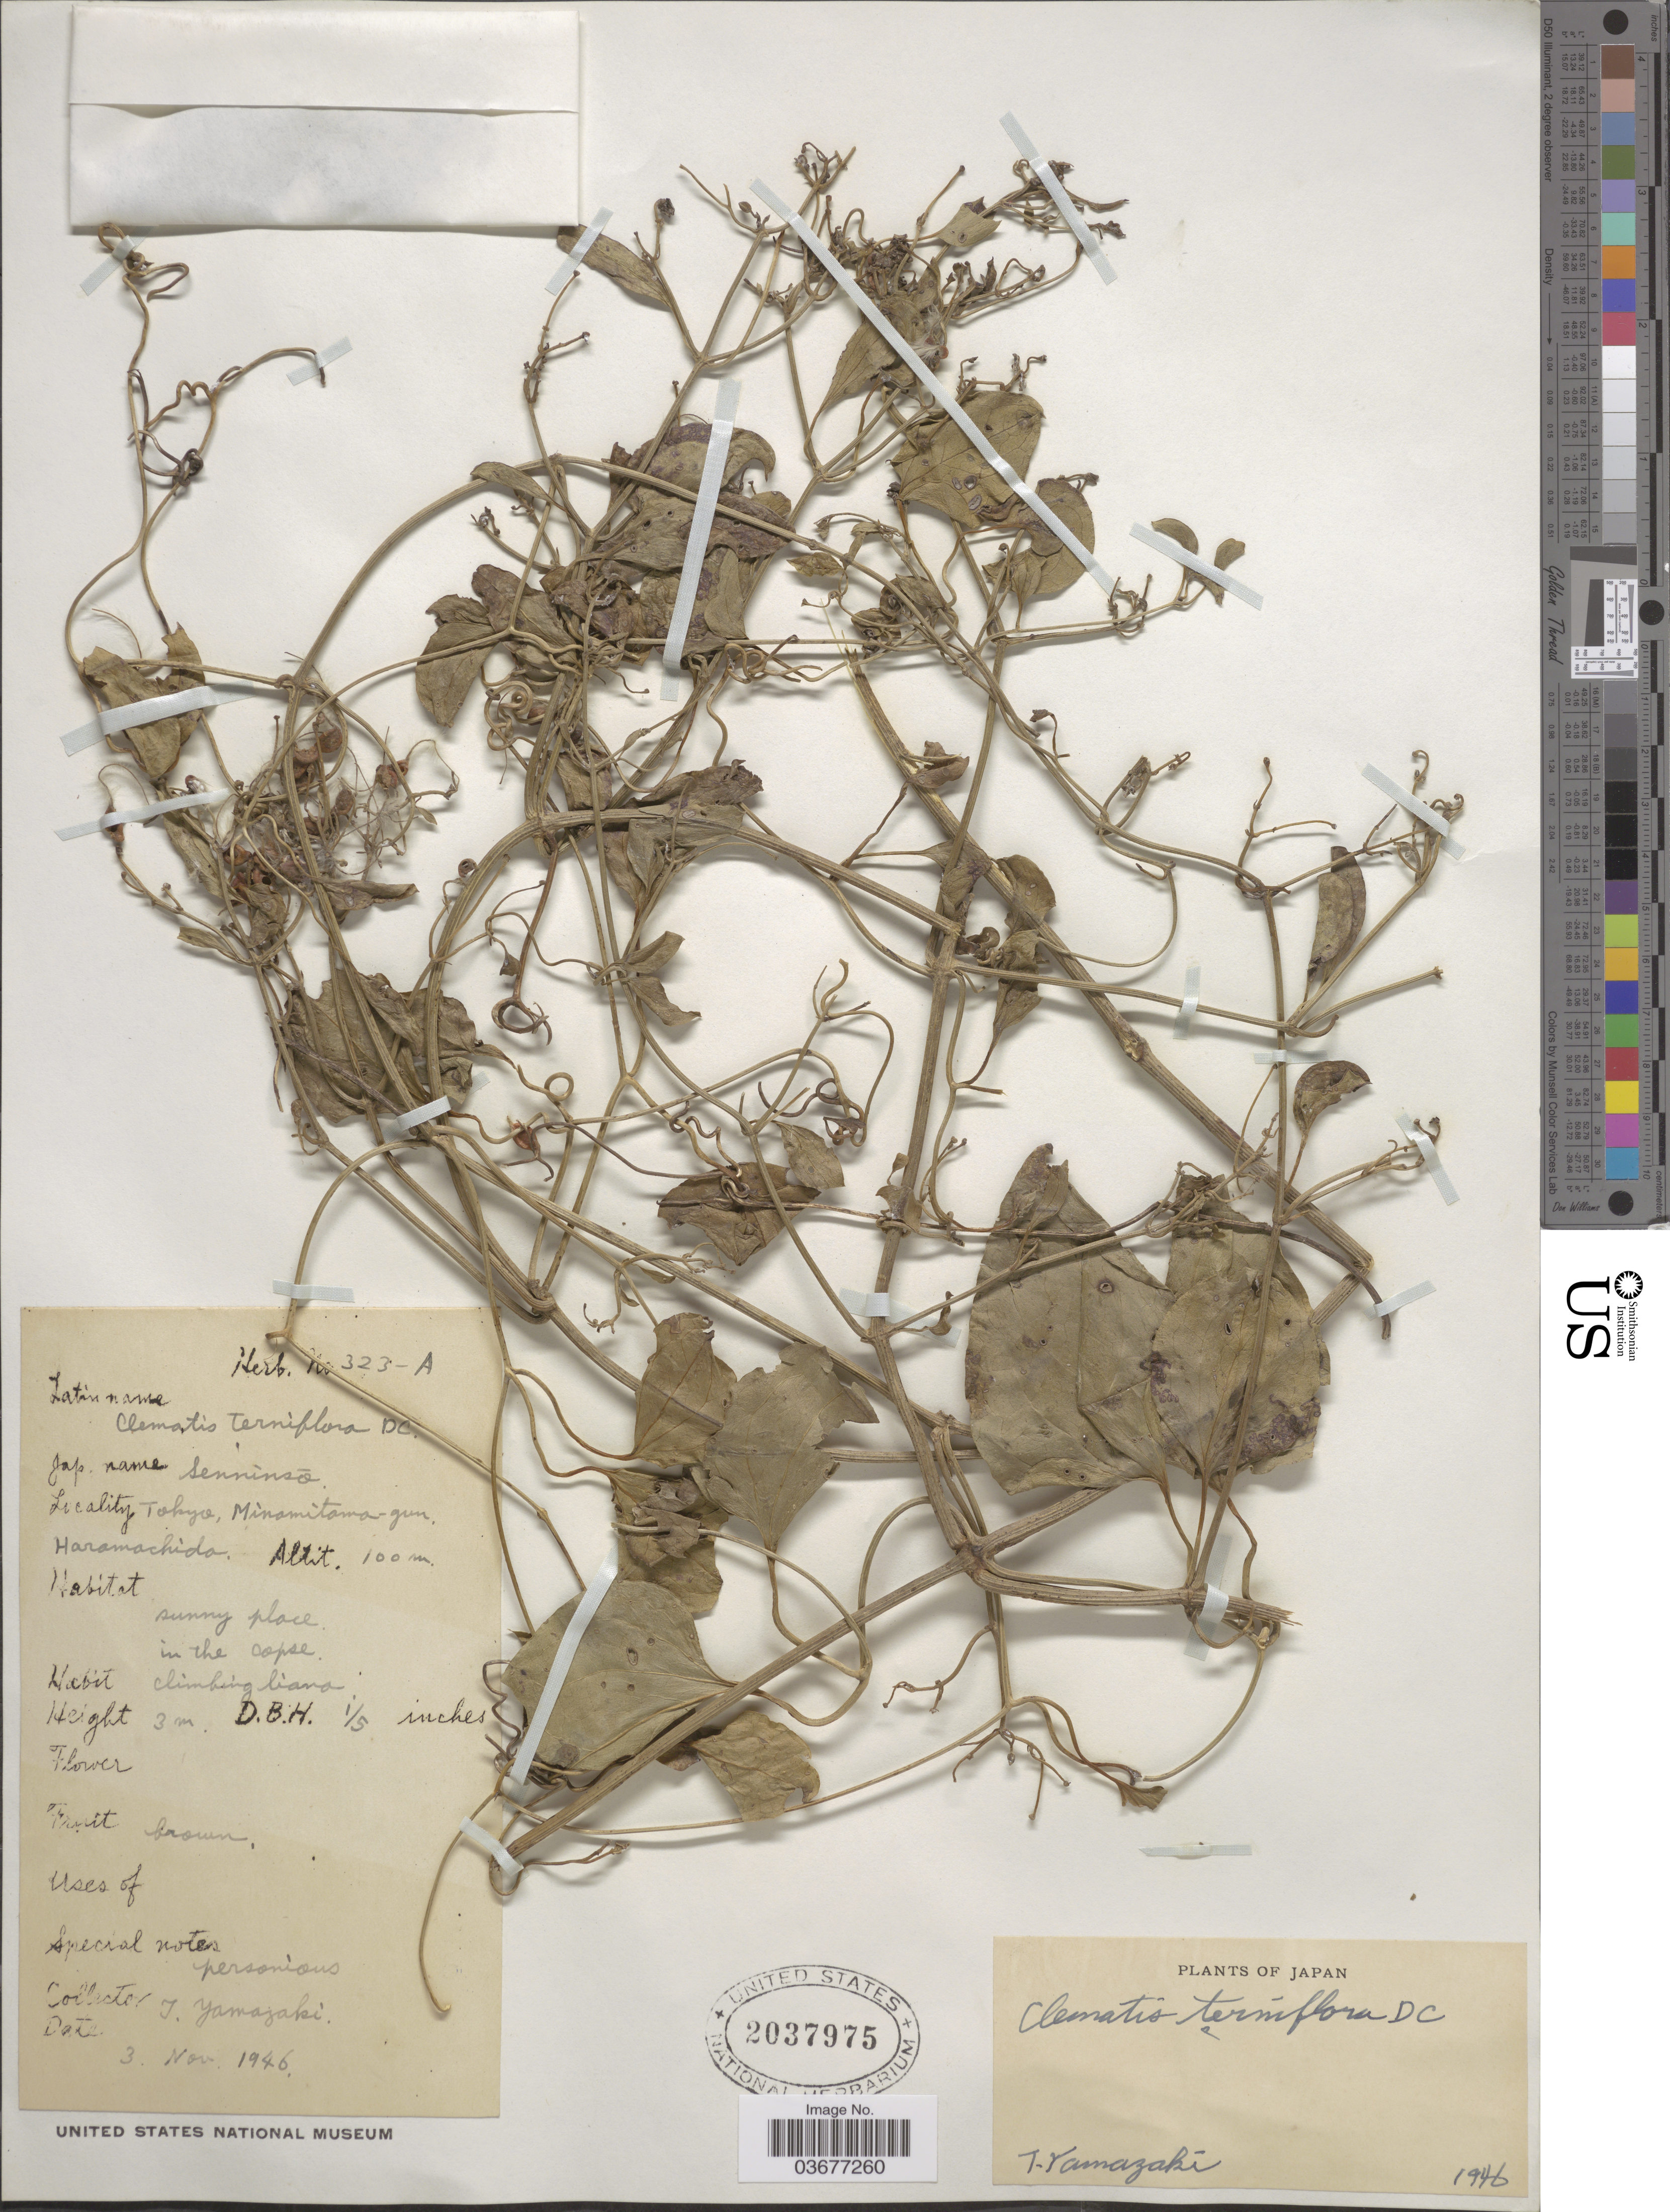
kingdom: Plantae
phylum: Tracheophyta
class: Magnoliopsida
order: Ranunculales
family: Ranunculaceae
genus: Clematis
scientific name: Clematis maximowicziana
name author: Franch. & Sav.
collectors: T. Yamazaki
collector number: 323-A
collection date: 1946-11-03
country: Japan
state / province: Tokyo, Federal City of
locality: Tokyo, Minamitama-gun. Haramachida.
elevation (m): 100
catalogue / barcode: US 2037975